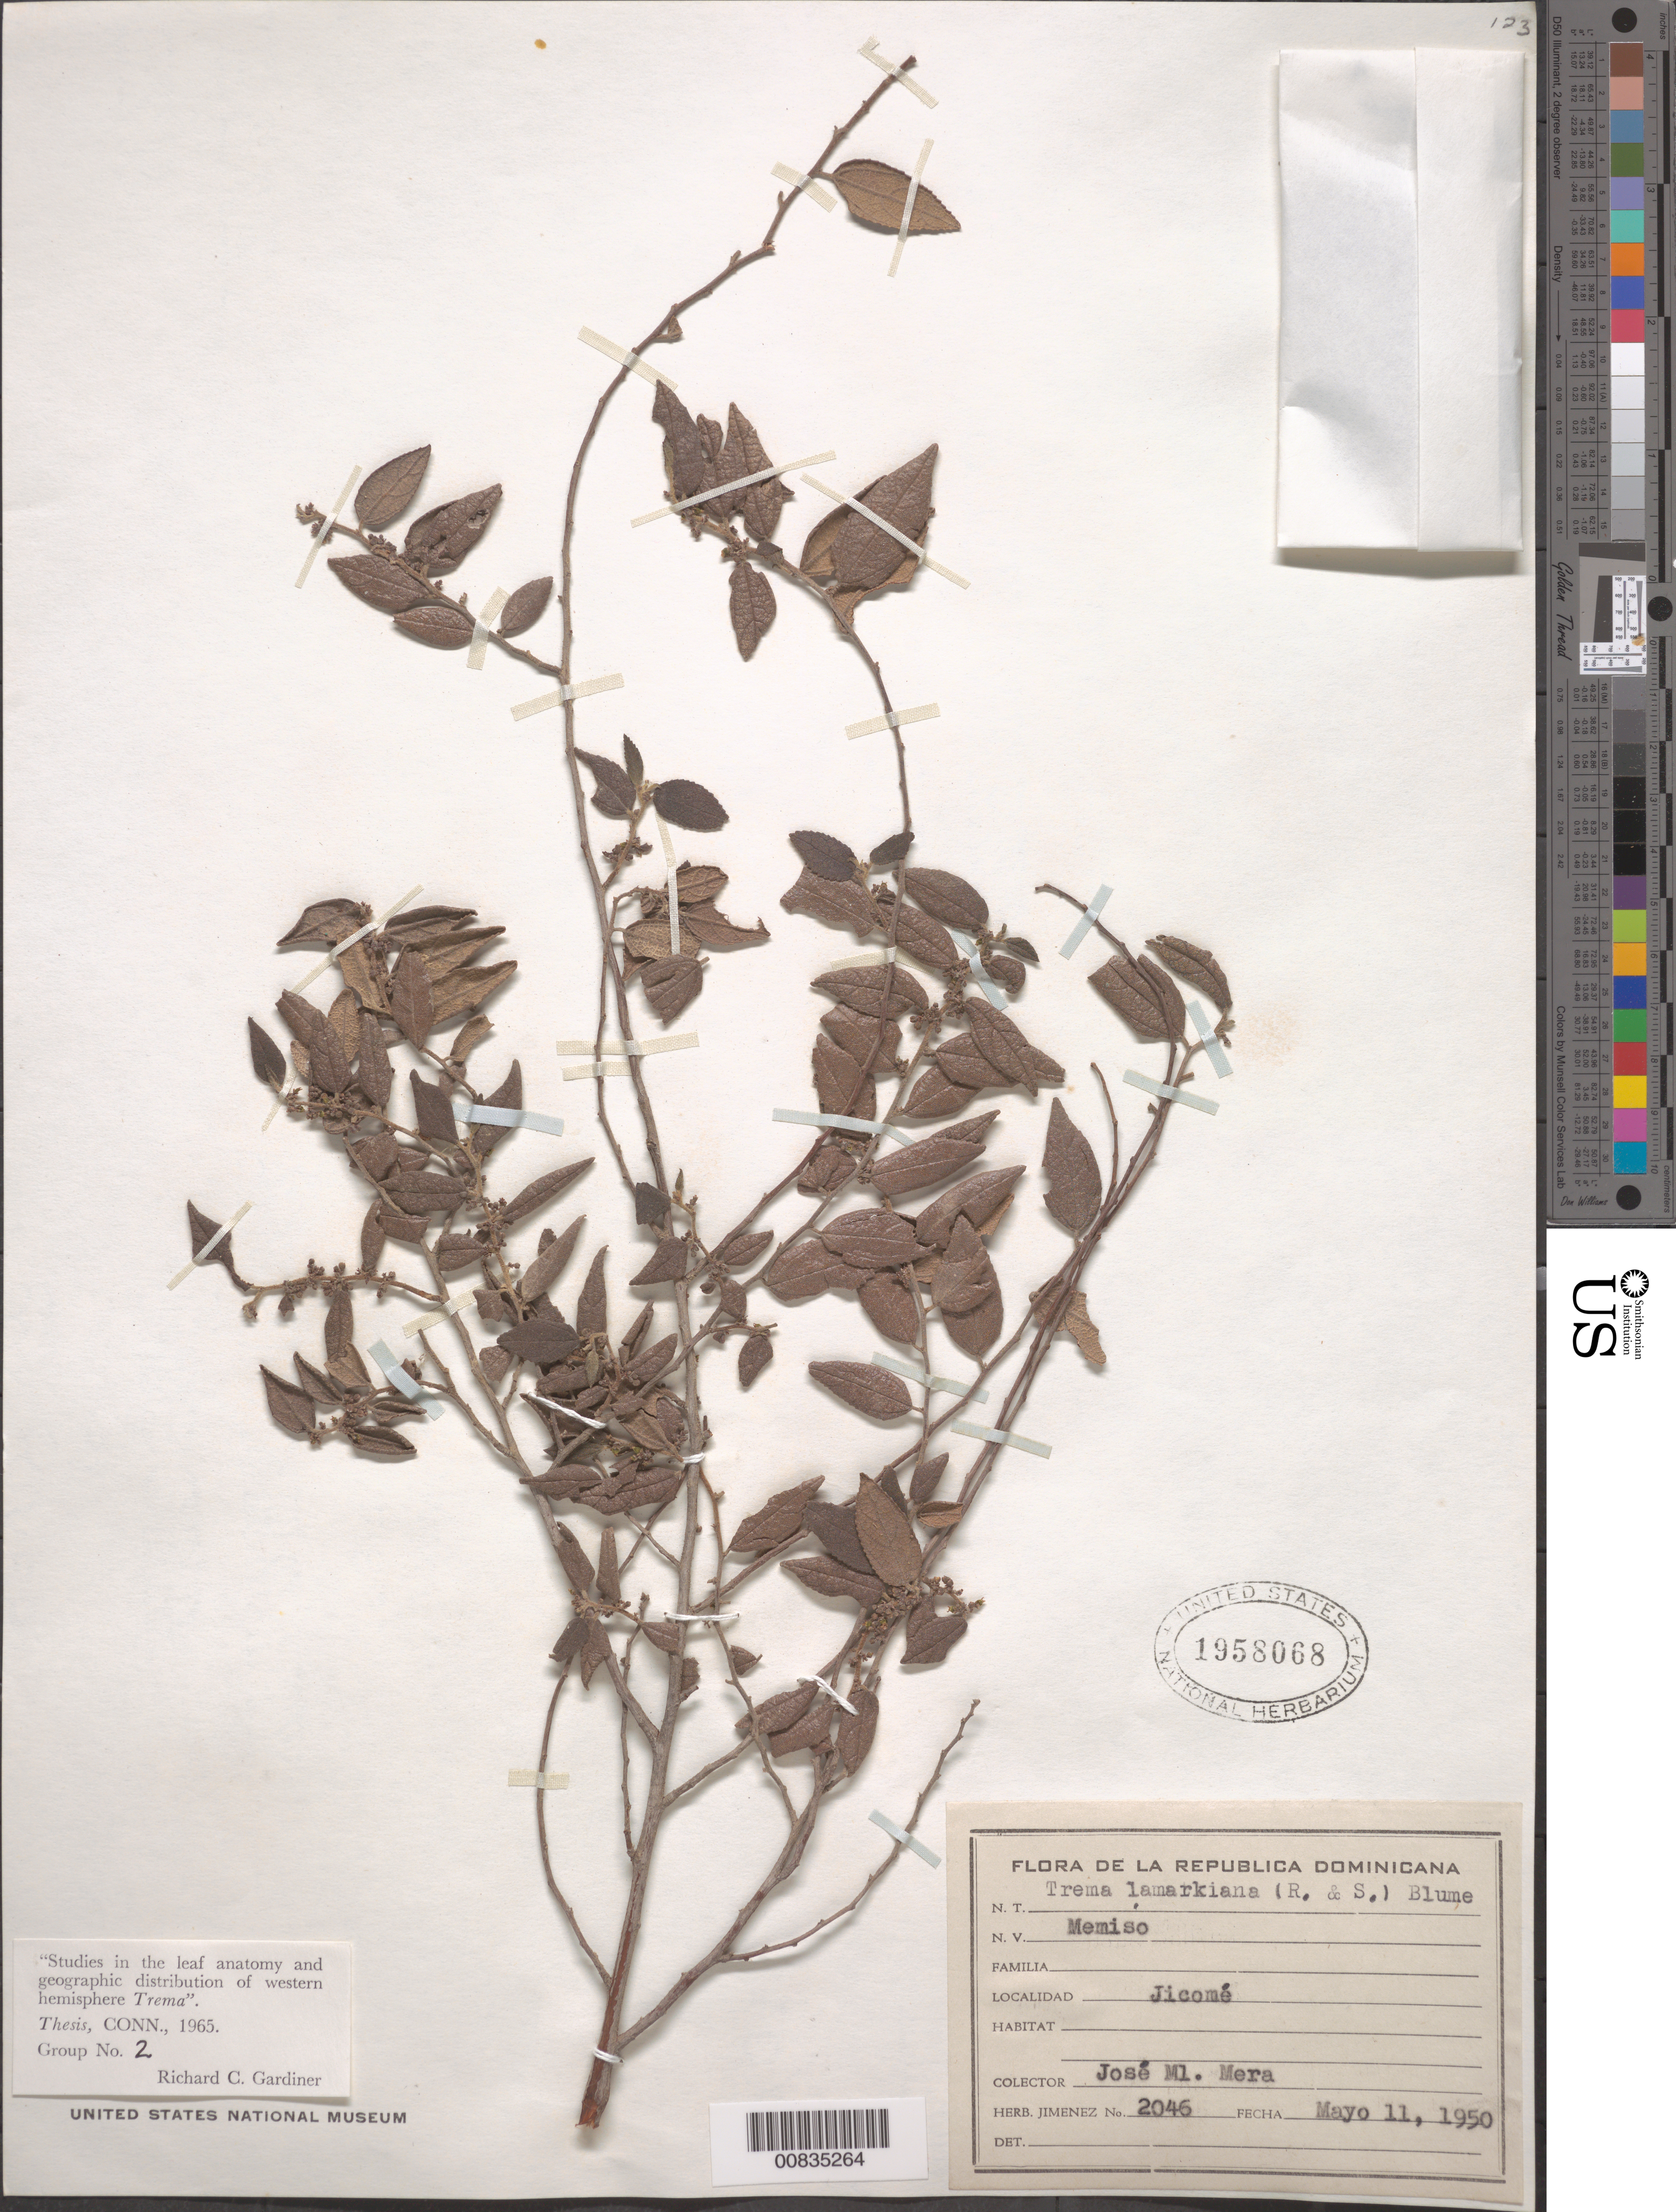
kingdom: Plantae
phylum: Tracheophyta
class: Magnoliopsida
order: Rosales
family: Cannabaceae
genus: Trema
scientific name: Trema lamarckianum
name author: (Schult.) Blume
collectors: J. J. Jiménez & J. Mera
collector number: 2046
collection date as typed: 11 May 1950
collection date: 1950-05-11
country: Dominican Republic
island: Hispaniola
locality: Jicomé.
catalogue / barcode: US 1958068